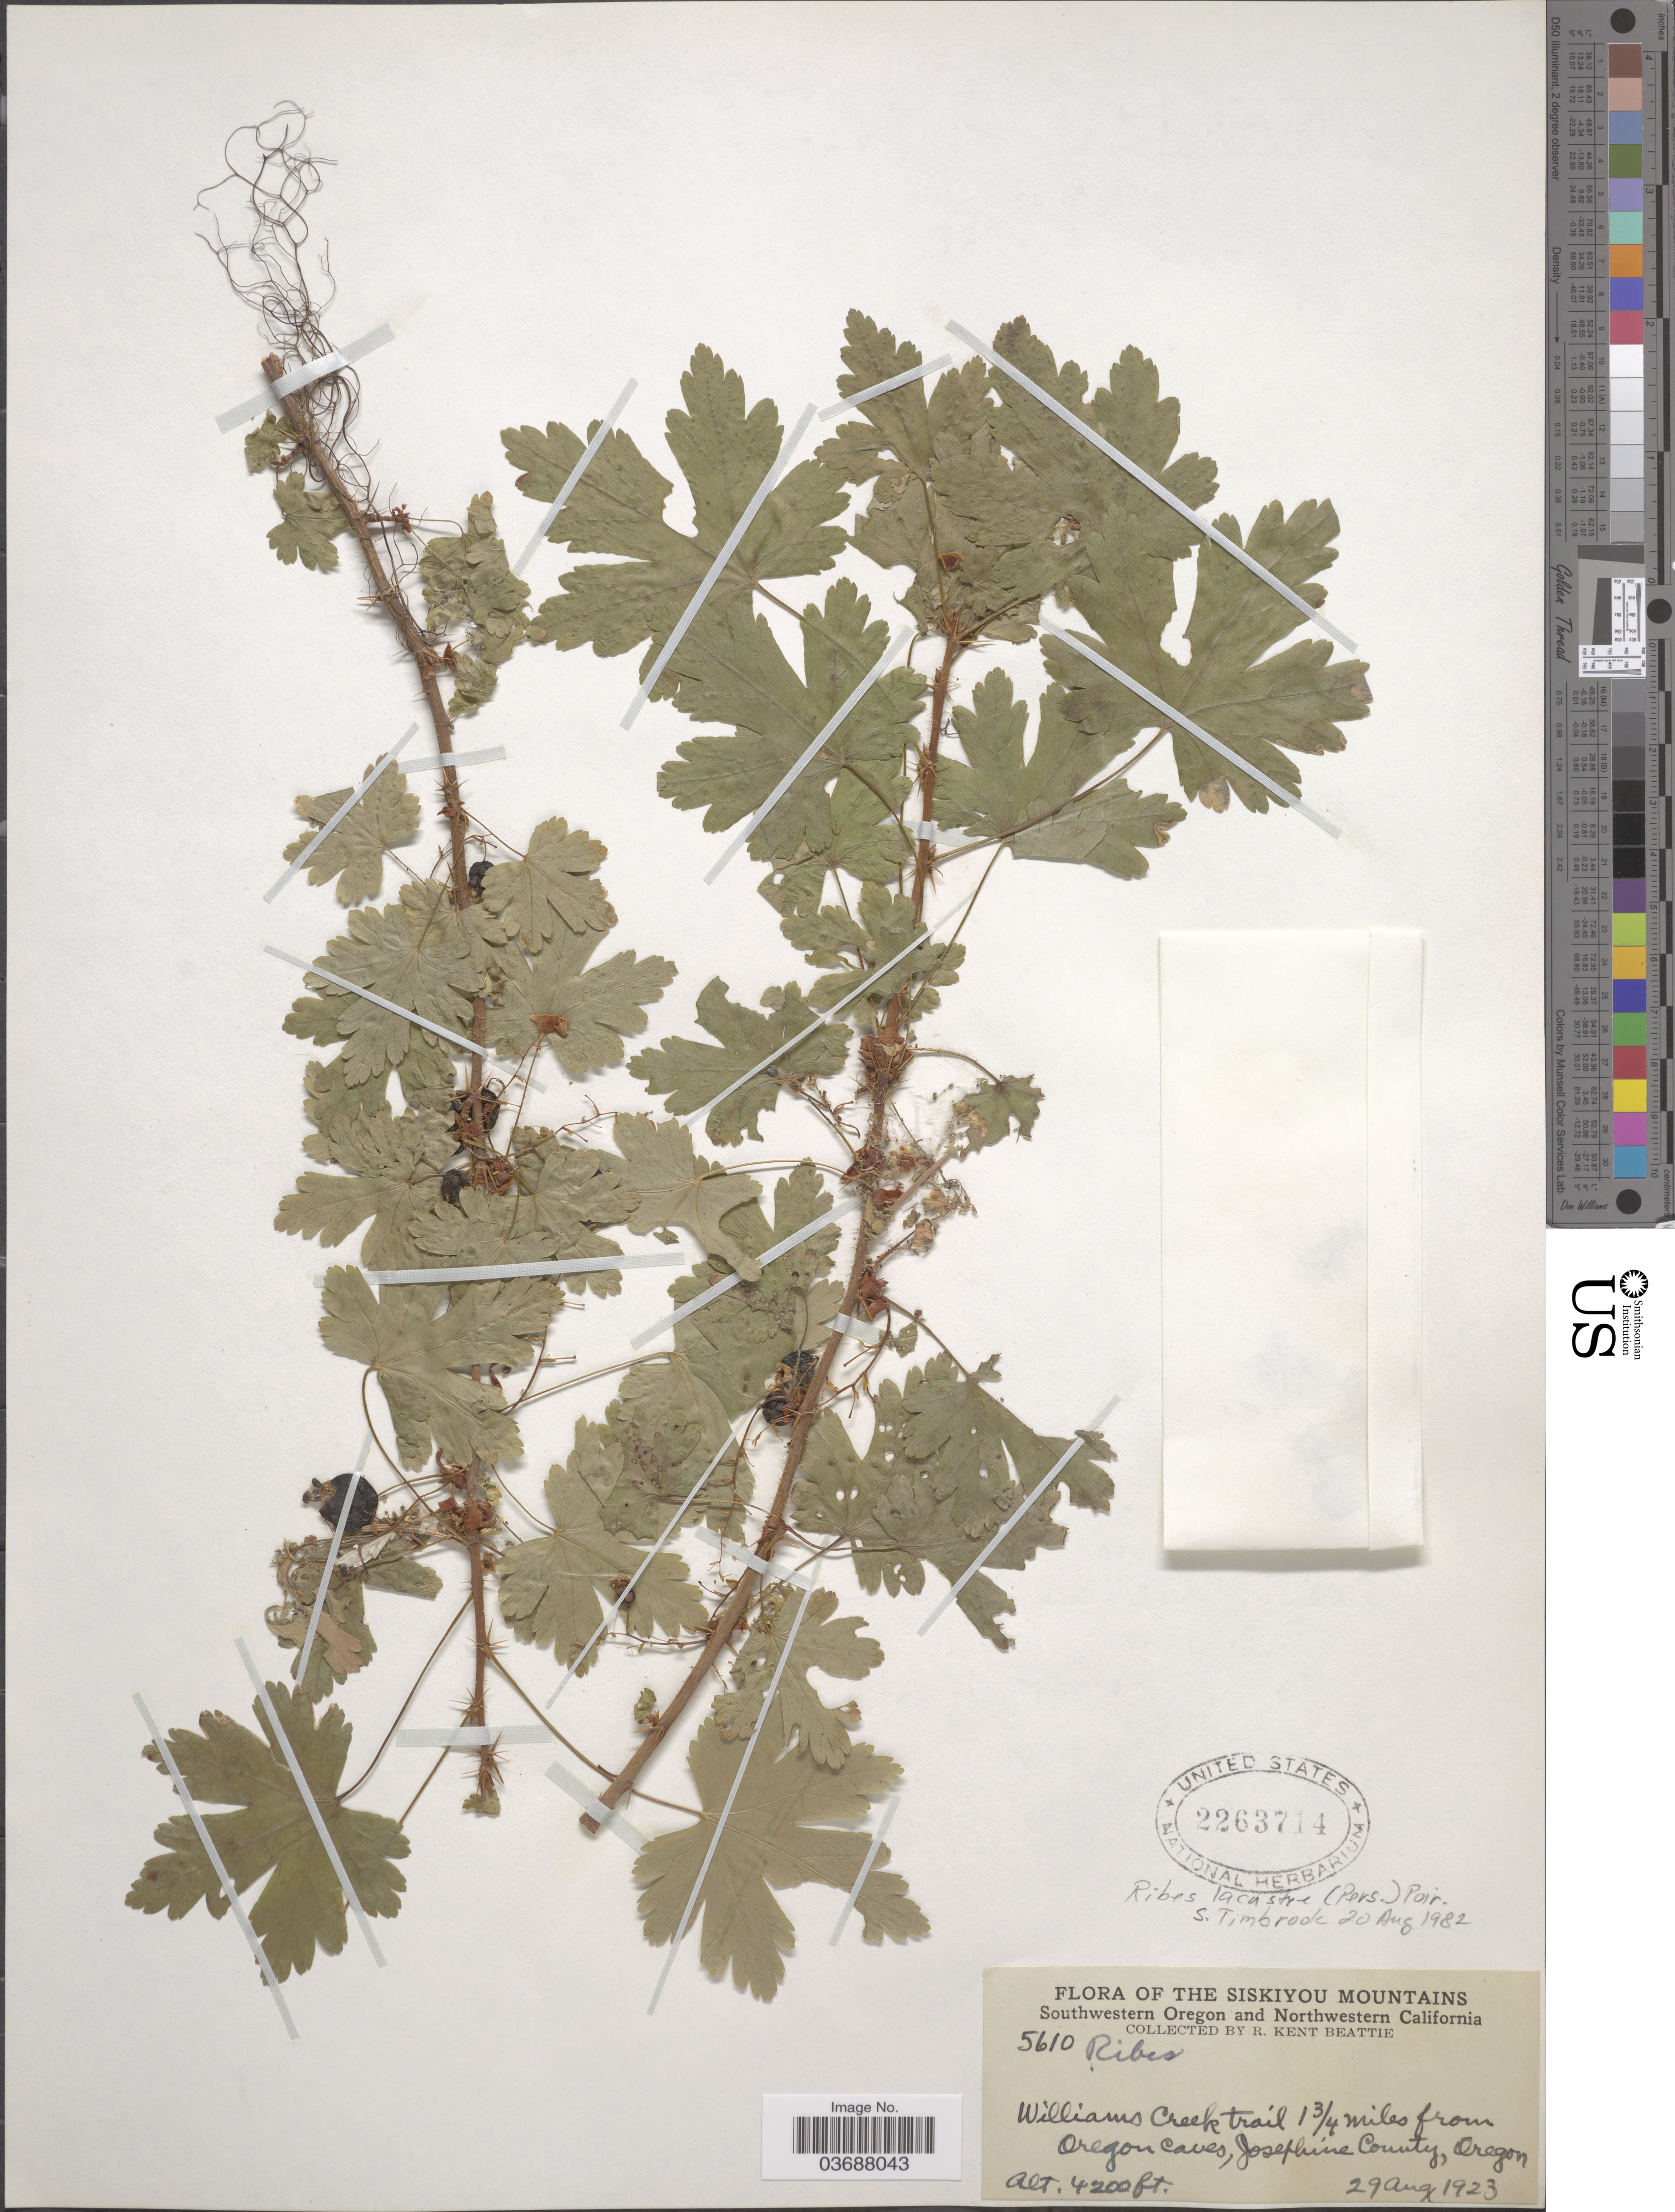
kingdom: Plantae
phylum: Tracheophyta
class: Magnoliopsida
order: Saxifragales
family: Grossulariaceae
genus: Ribes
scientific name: Ribes lacustre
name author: (Pers.) Poir.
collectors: R. K. Beattie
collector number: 5610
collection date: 1923-08-29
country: United States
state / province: Oregon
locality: The Siskiyou Mountains. Southwestern Oregon. Williams Creek trail 1 3/4 miles from Oregon Caves, Josephine County.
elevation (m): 1280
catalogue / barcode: US 2263714